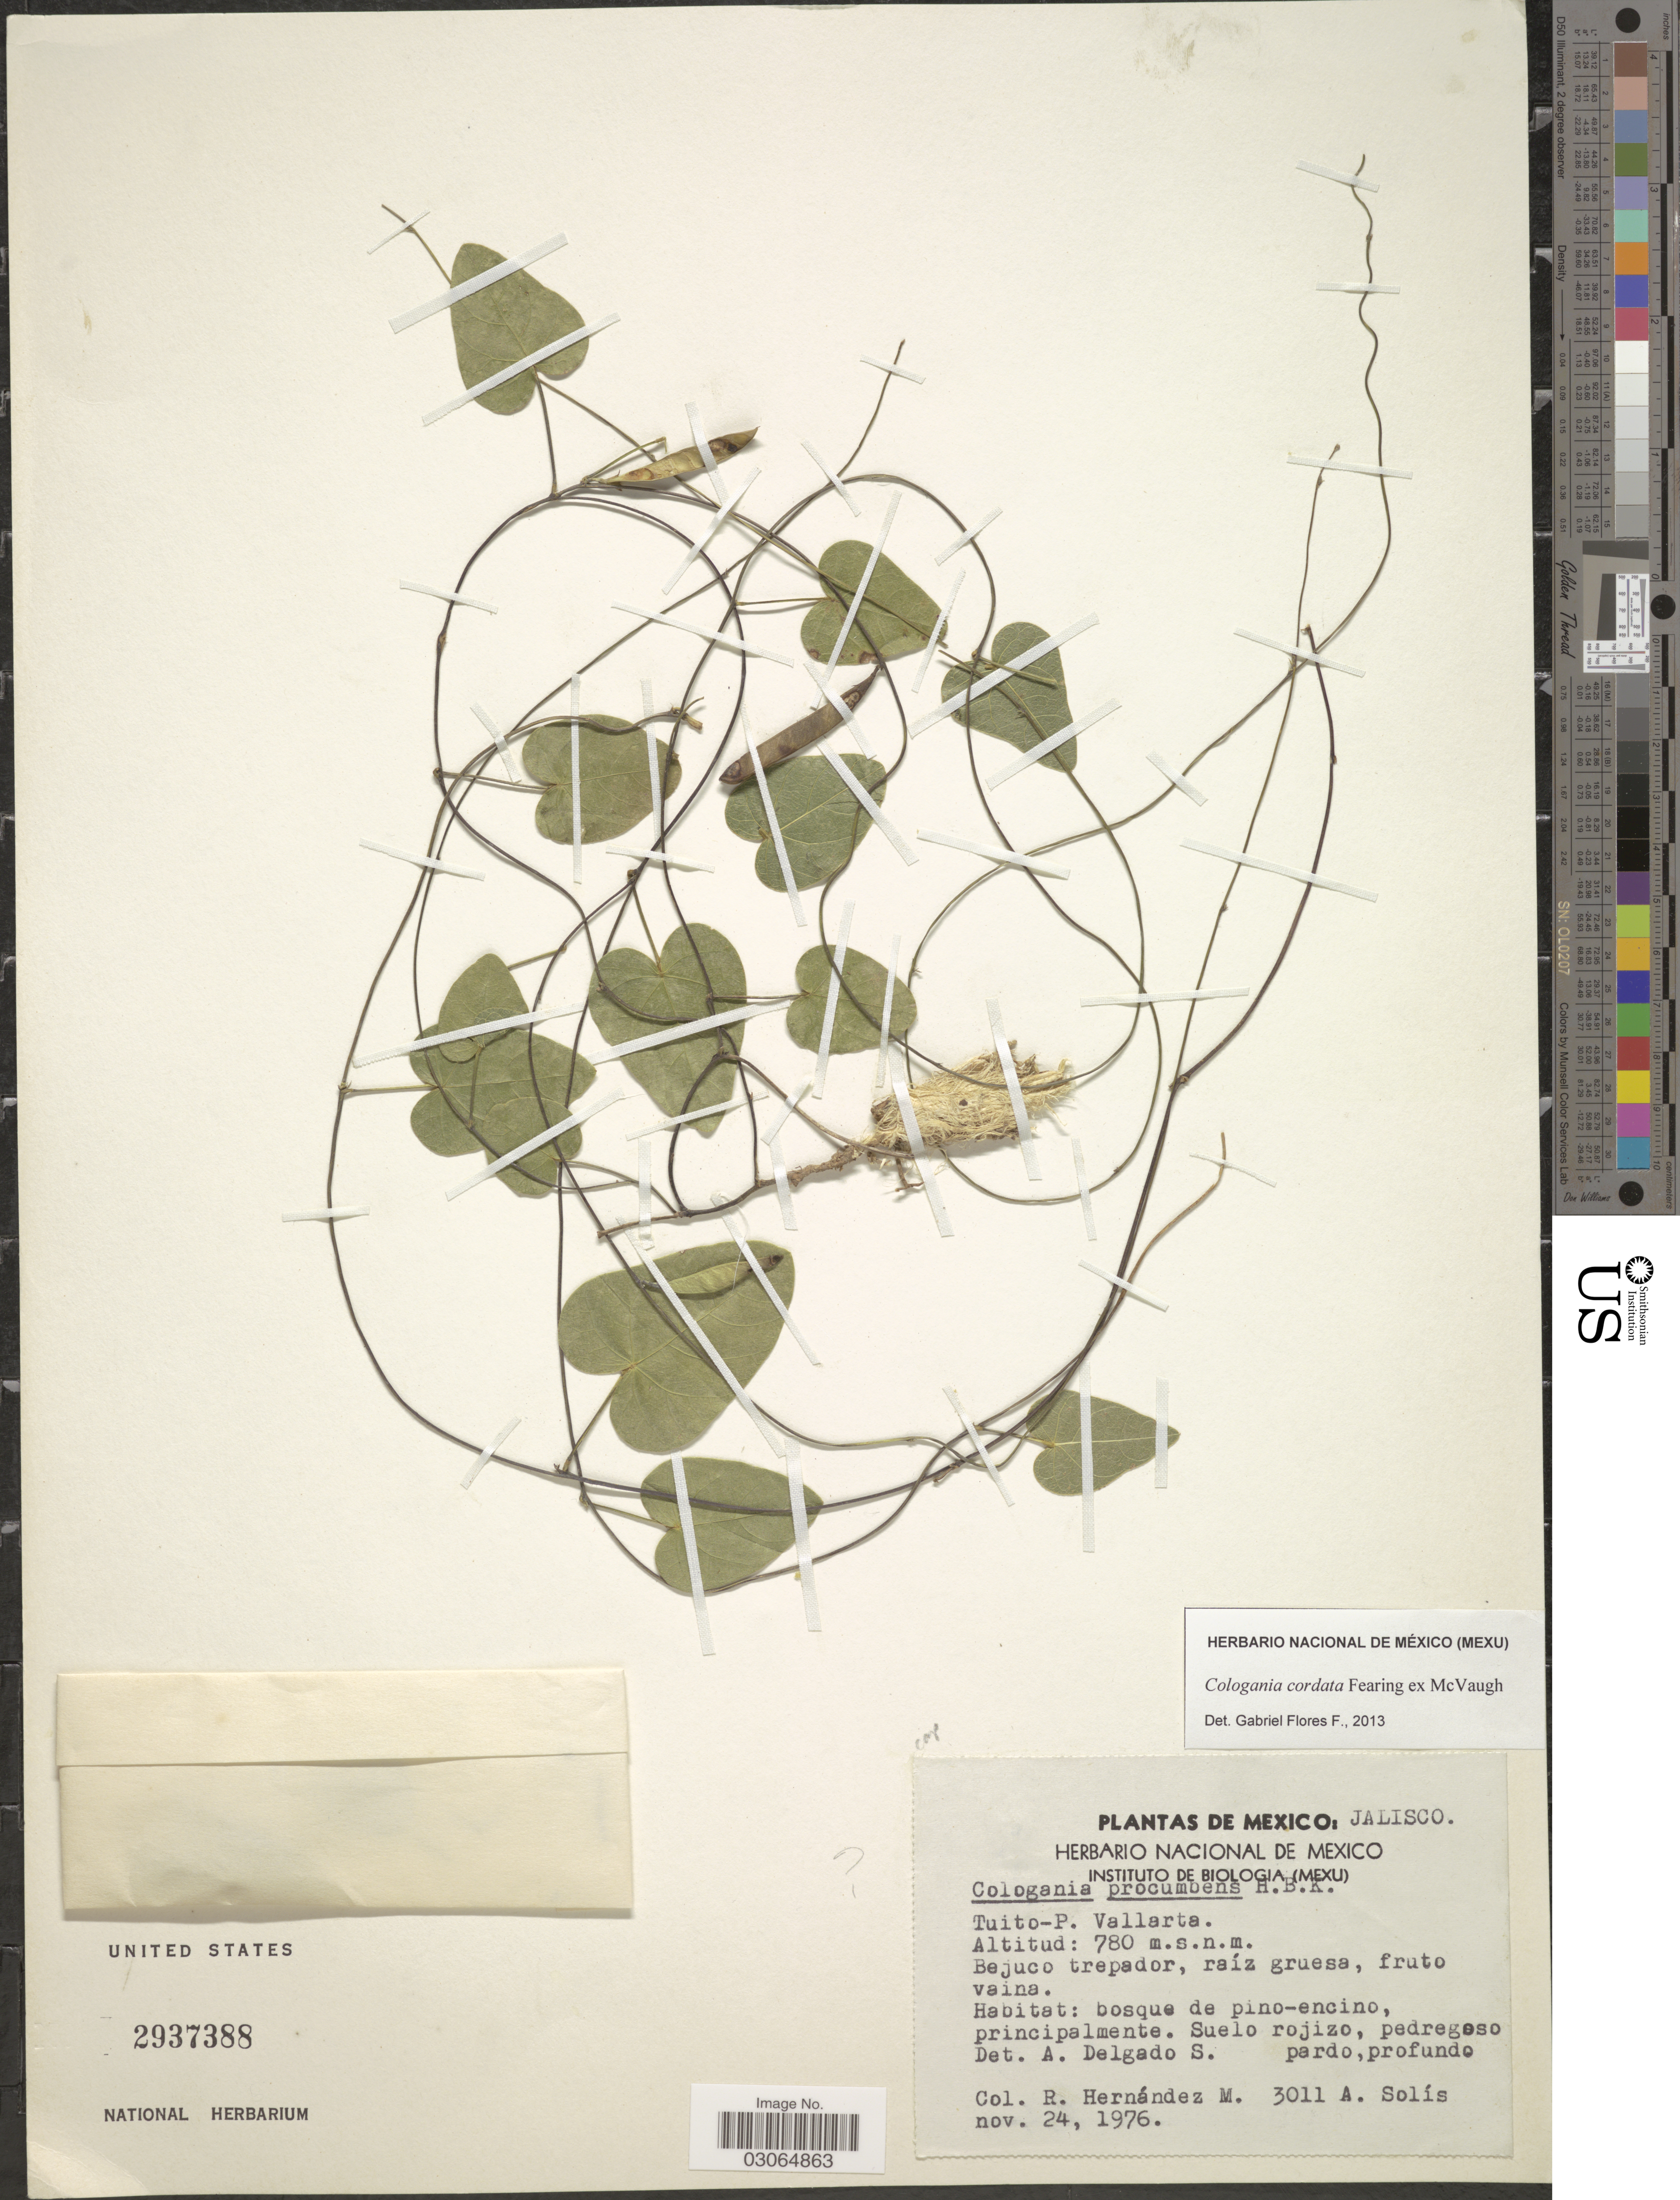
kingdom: Plantae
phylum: Tracheophyta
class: Magnoliopsida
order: Fabales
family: Fabaceae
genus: Cologania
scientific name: Cologania cordata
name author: Fearing ex McVaugh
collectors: R. Hernández M. & A. Solis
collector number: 3011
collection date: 1976-11-24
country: Mexico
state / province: Jalisco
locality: Tuito-P. Vallarta [unsure placement]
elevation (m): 780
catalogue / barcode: US 2937388